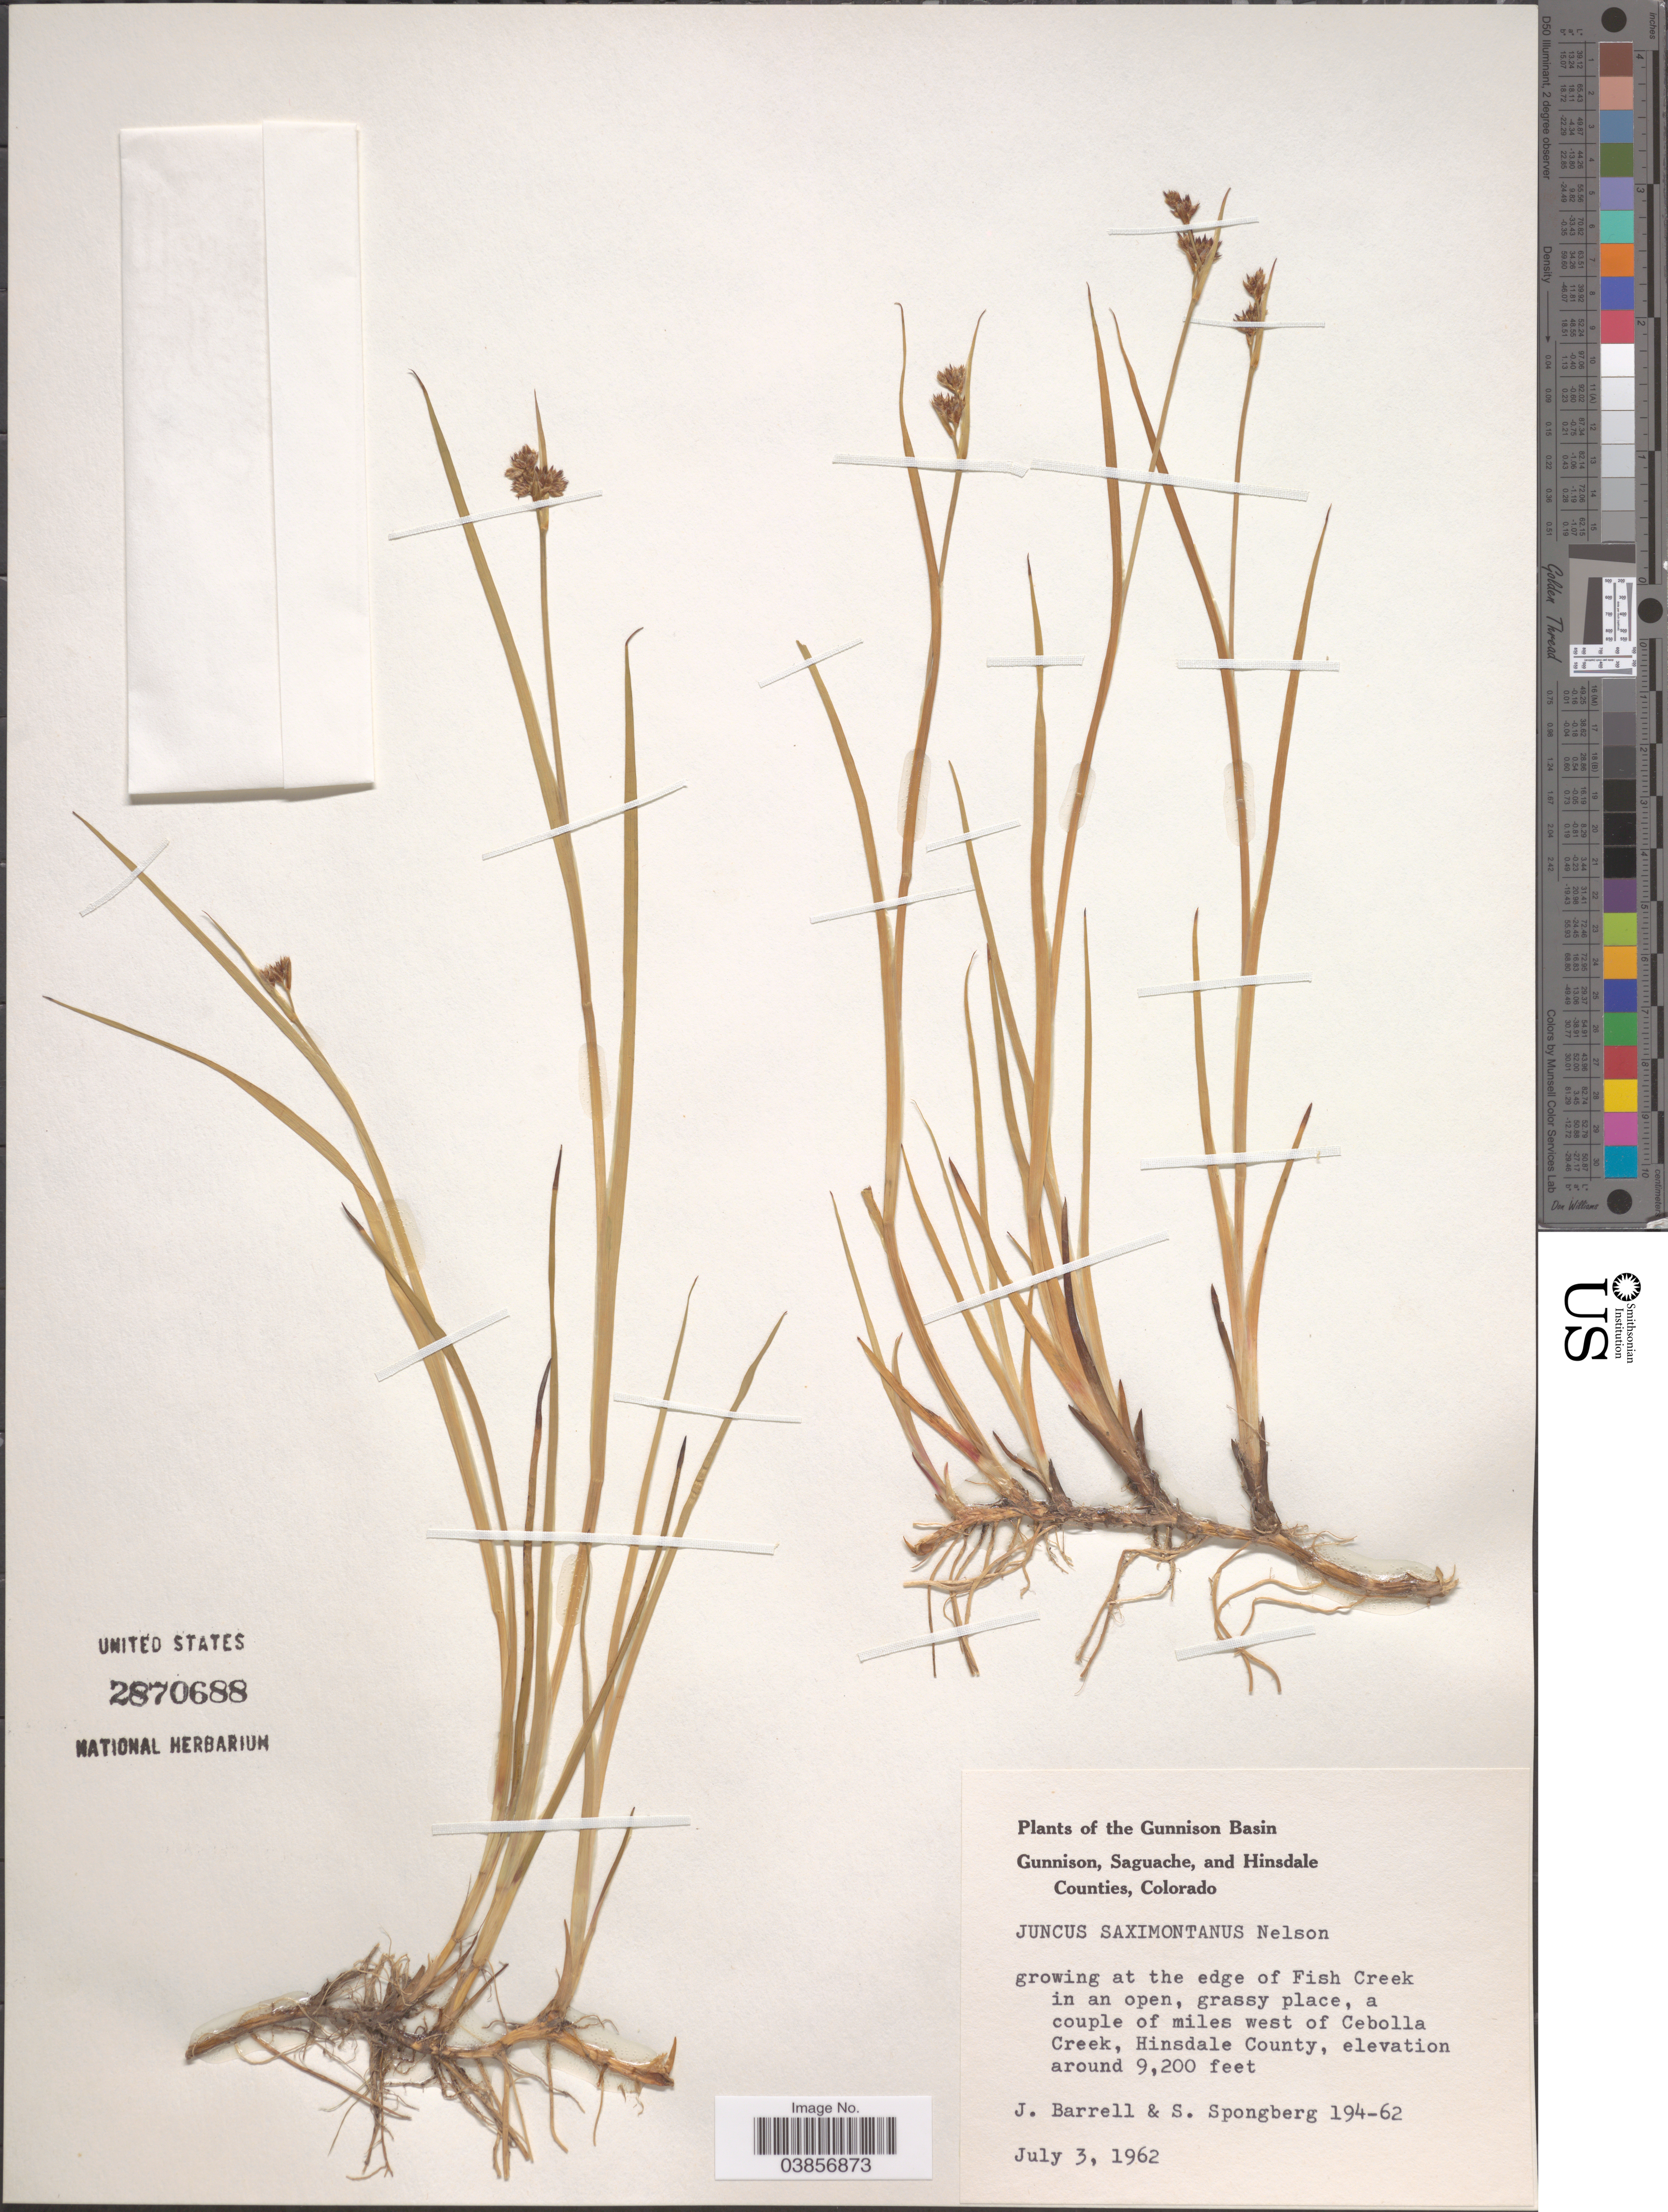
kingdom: Plantae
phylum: Tracheophyta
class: Liliopsida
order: Poales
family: Juncaceae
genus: Juncus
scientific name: Juncus saximontanus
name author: A. Nelson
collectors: J. Barrell & S. A.Spongberg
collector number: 194-62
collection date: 1962-07-03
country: United States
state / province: Colorado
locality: The Gunnison Basin. A couple of miles west of Cebolla Creek, Hinsdale County.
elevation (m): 2804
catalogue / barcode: US 2870688